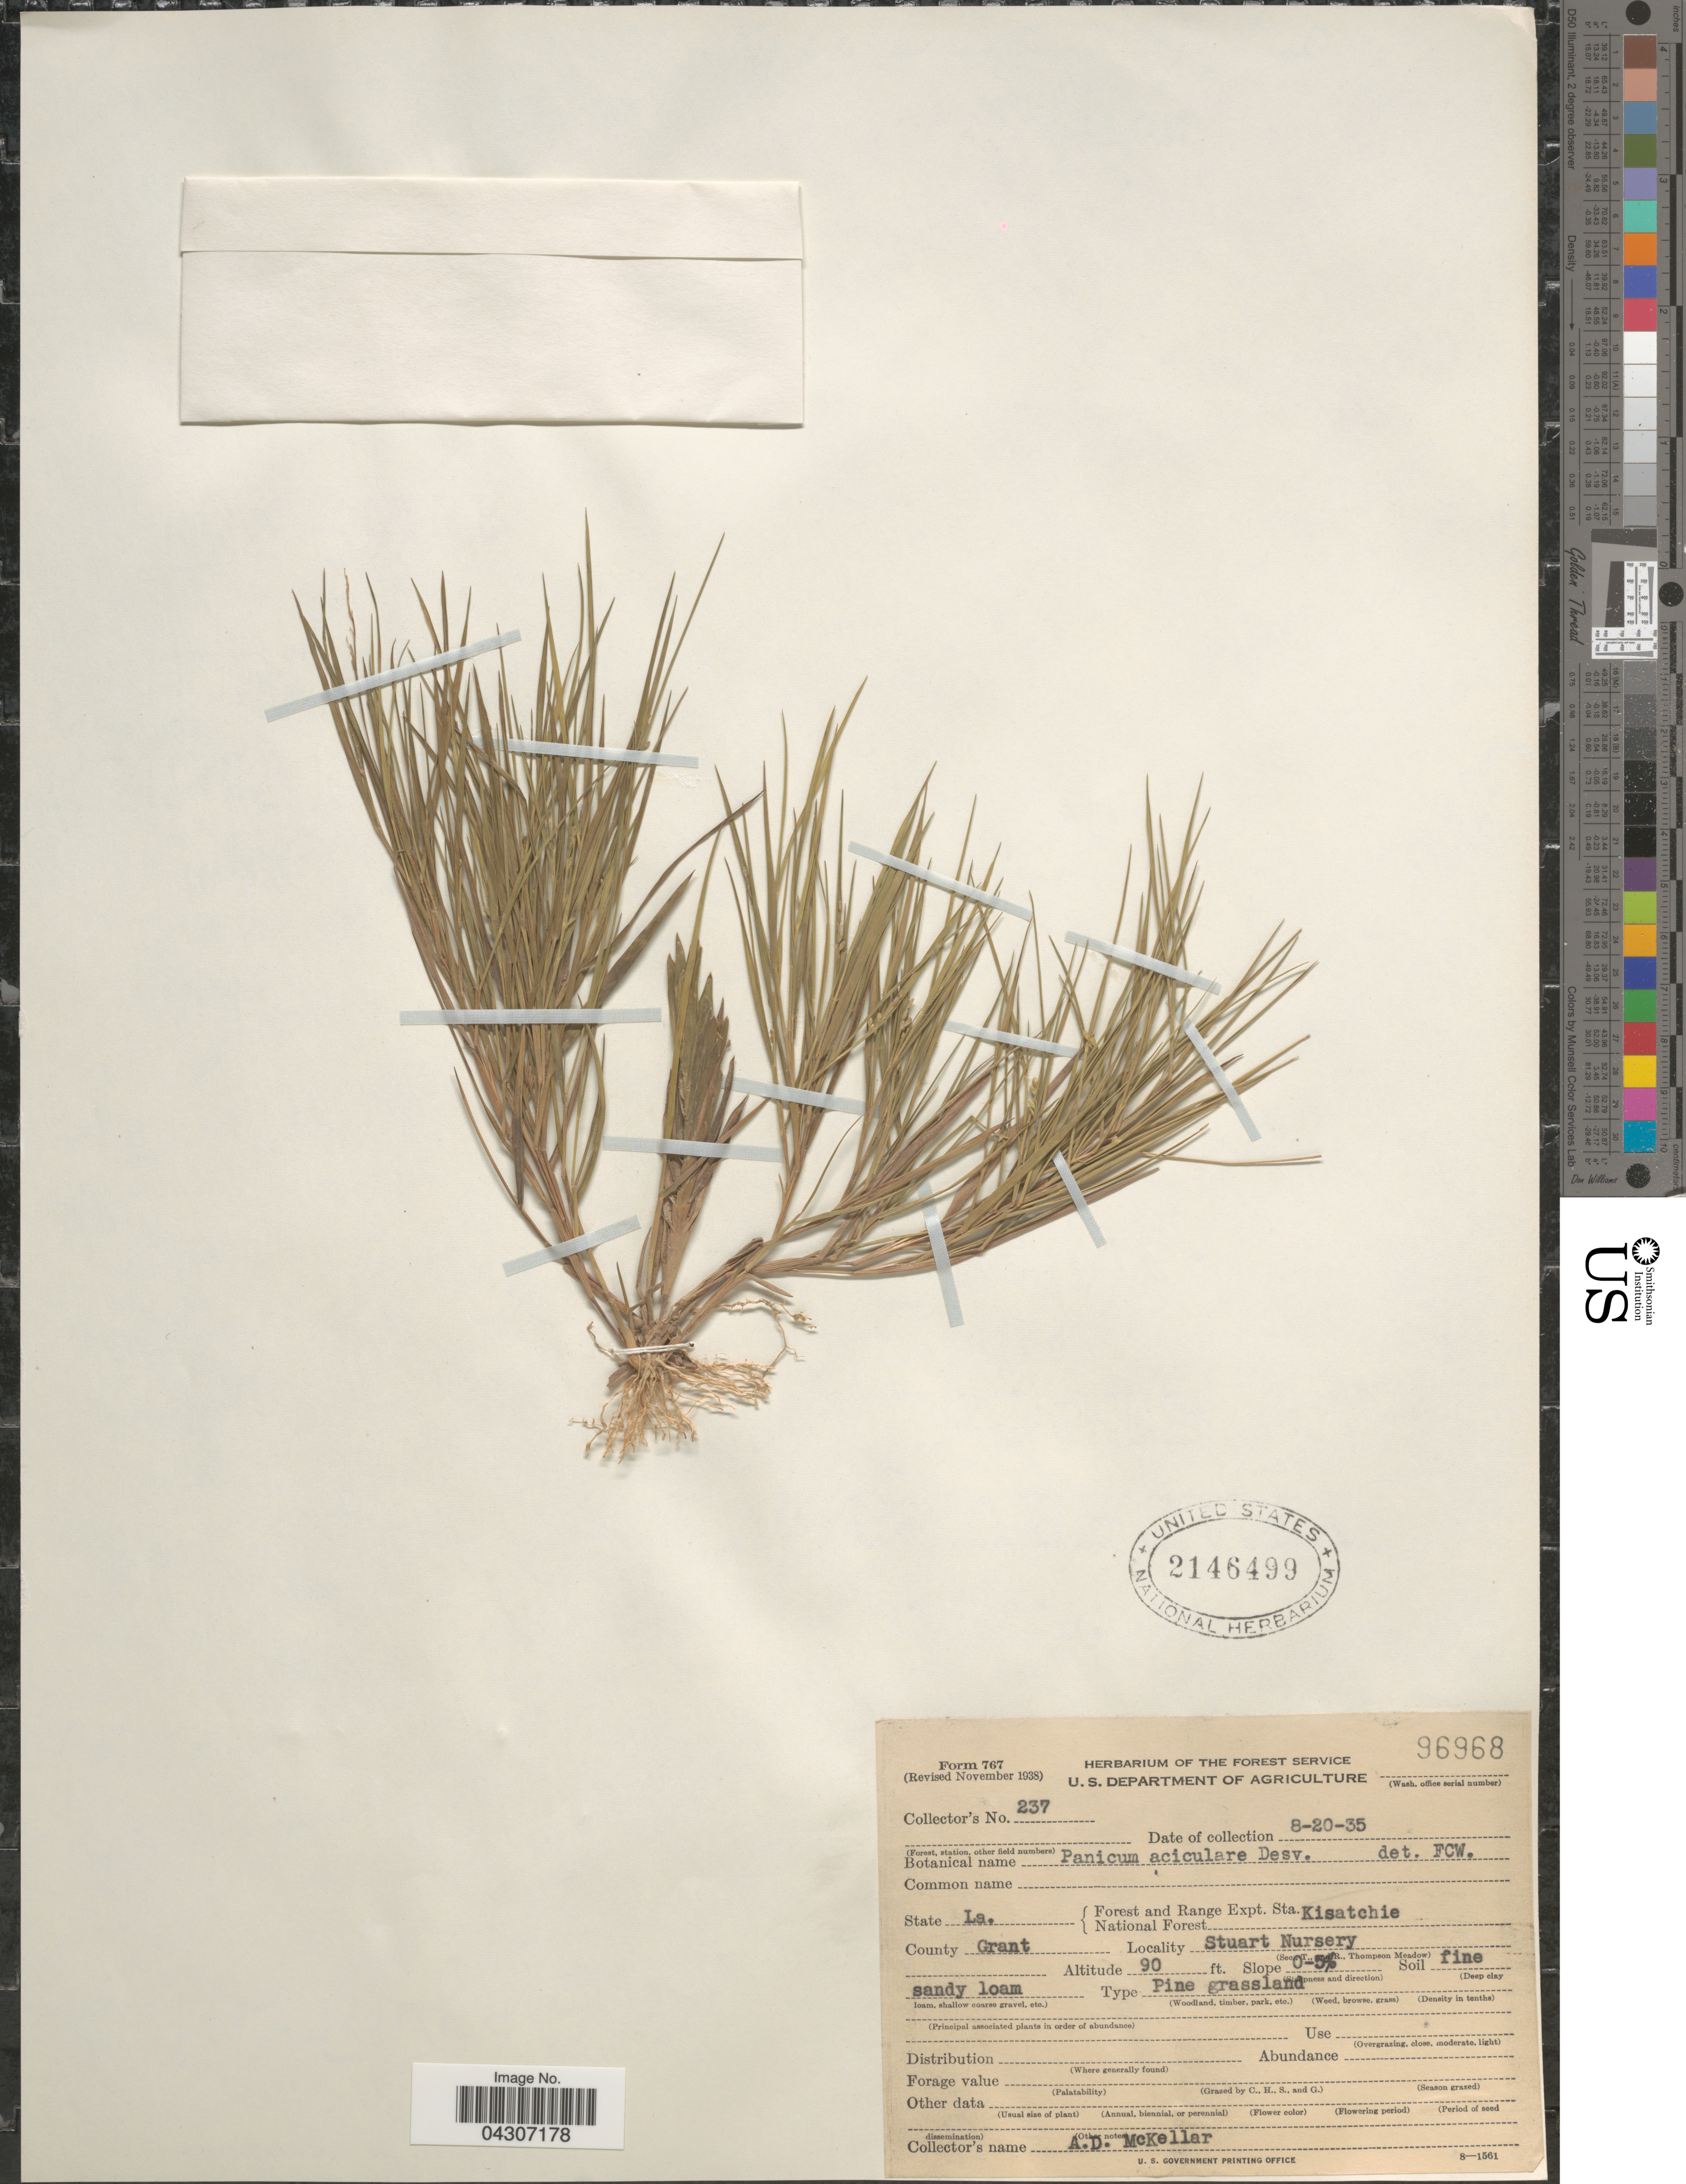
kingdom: Plantae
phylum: Tracheophyta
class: Liliopsida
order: Poales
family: Poaceae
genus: Dichanthelium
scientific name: Dichanthelium aciculare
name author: (Desv. ex Poir.) Gould & C.A. Clark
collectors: A. McKellar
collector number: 237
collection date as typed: Transcribed d/m/y: 20/8/35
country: United States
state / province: Louisiana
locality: Forest and Range Expt. Sta. National Forest Kisatchie. County Grant. Stuart Nursery.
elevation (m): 27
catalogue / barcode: US 2146499